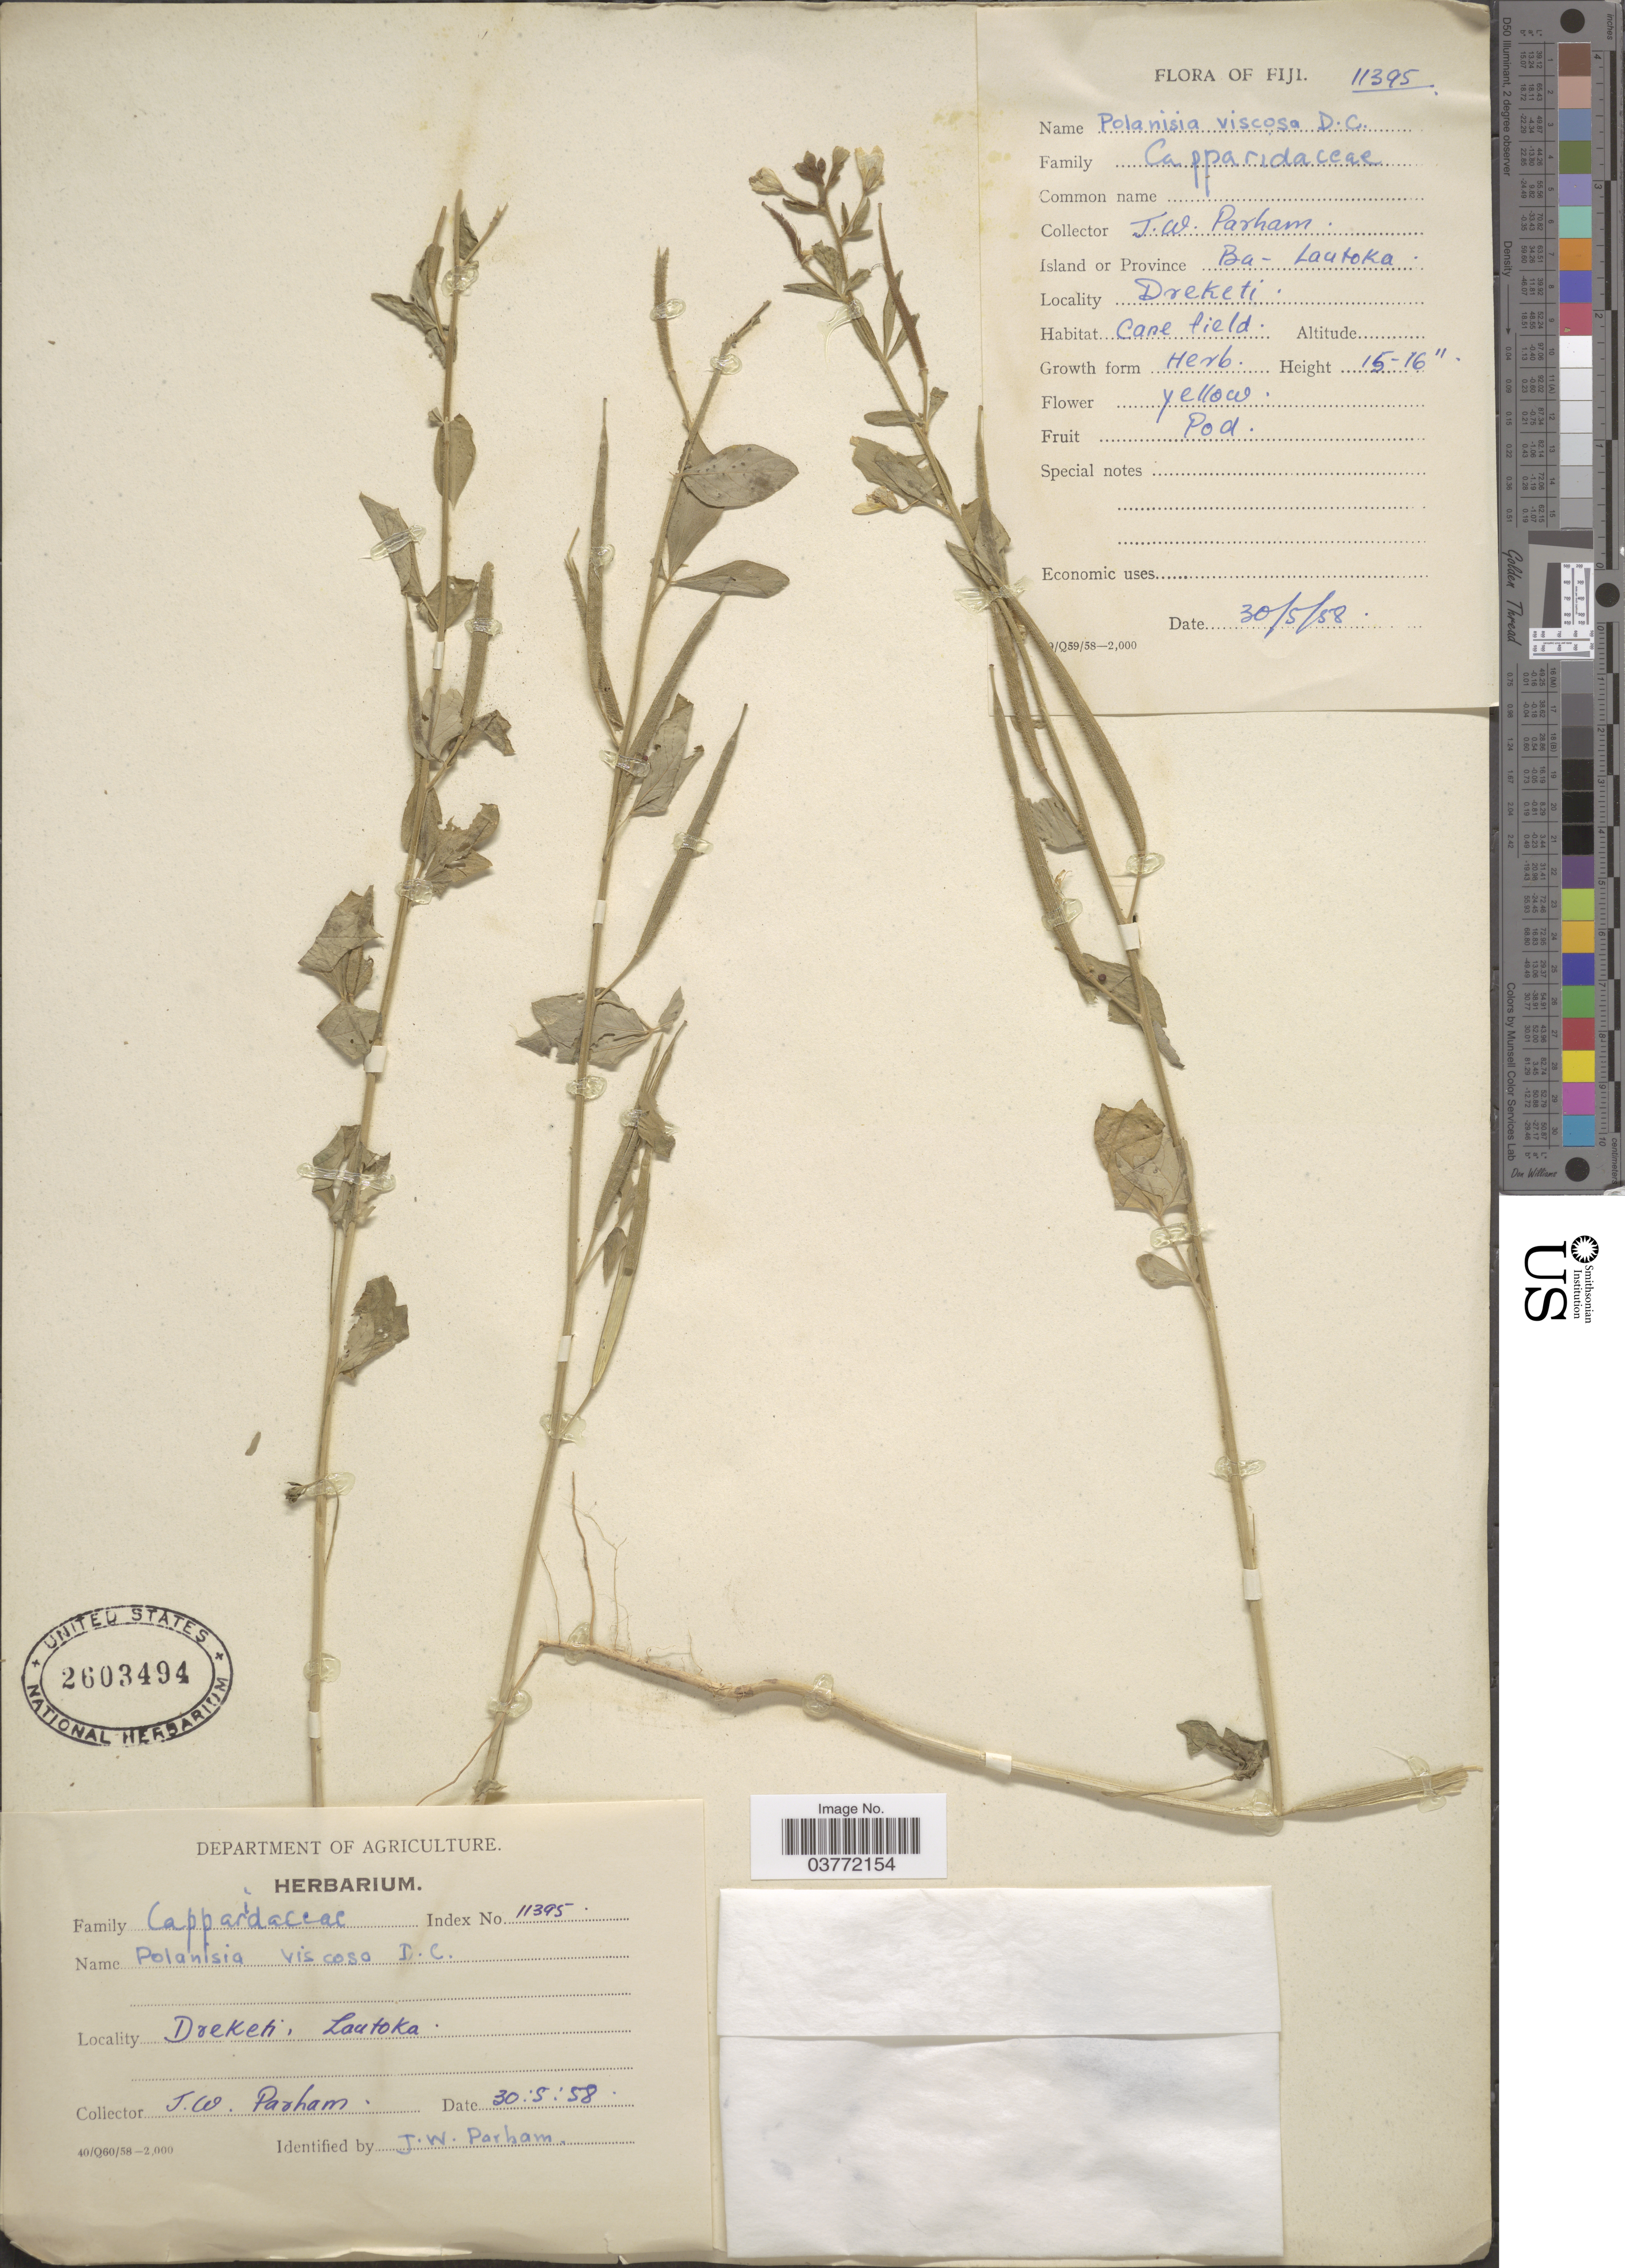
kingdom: Plantae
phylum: Tracheophyta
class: Magnoliopsida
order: Brassicales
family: Cleomaceae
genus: Arivela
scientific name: Arivela viscosa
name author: (L.) Raf.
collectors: J. Parham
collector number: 11395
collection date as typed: Transcribed d/m/y: 30/5/58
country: Fiji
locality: Doeketi, Lautoka, Island or Province Ba-Lautoka.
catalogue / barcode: US 2603494